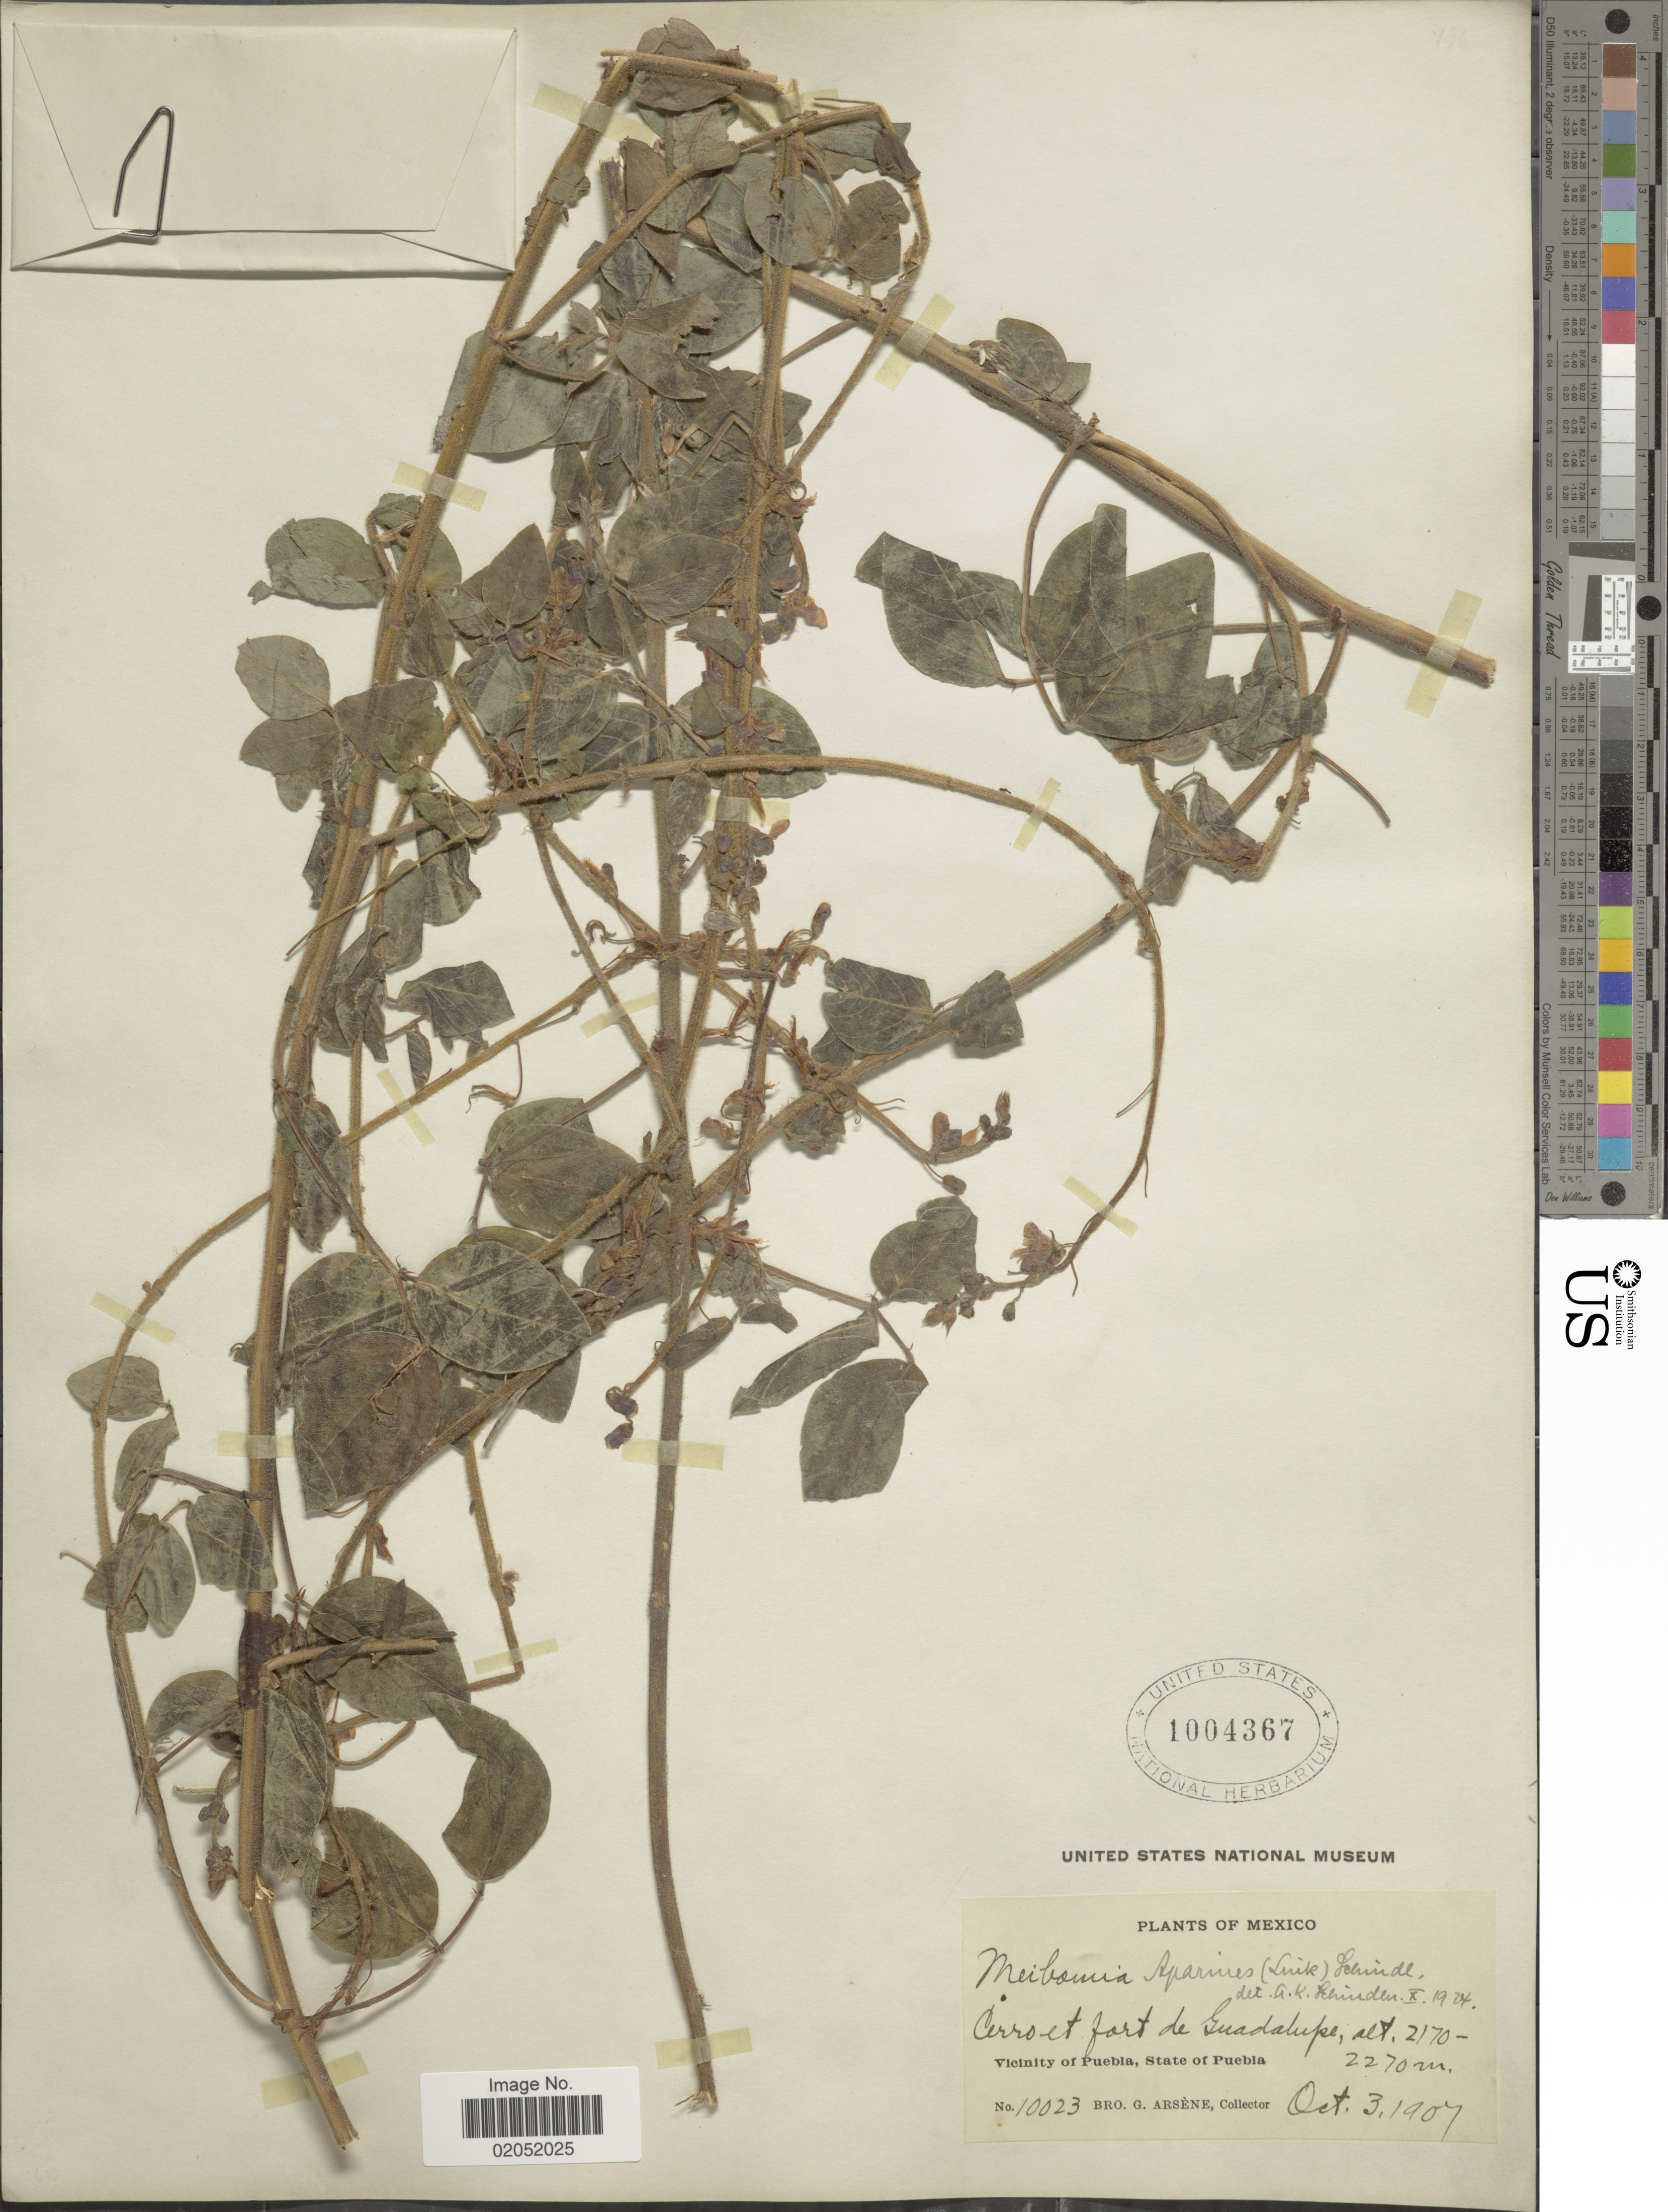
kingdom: Plantae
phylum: Tracheophyta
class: Magnoliopsida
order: Fabales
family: Fabaceae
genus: Desmodium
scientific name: Desmodium aparines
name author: (Link) DC.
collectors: Bro. G. Arsène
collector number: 10023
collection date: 1907-10-03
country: Mexico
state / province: Puebla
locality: Cerro et foret de Guadalupe, Vicinity of Puebla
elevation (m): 2170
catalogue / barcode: US 1004367